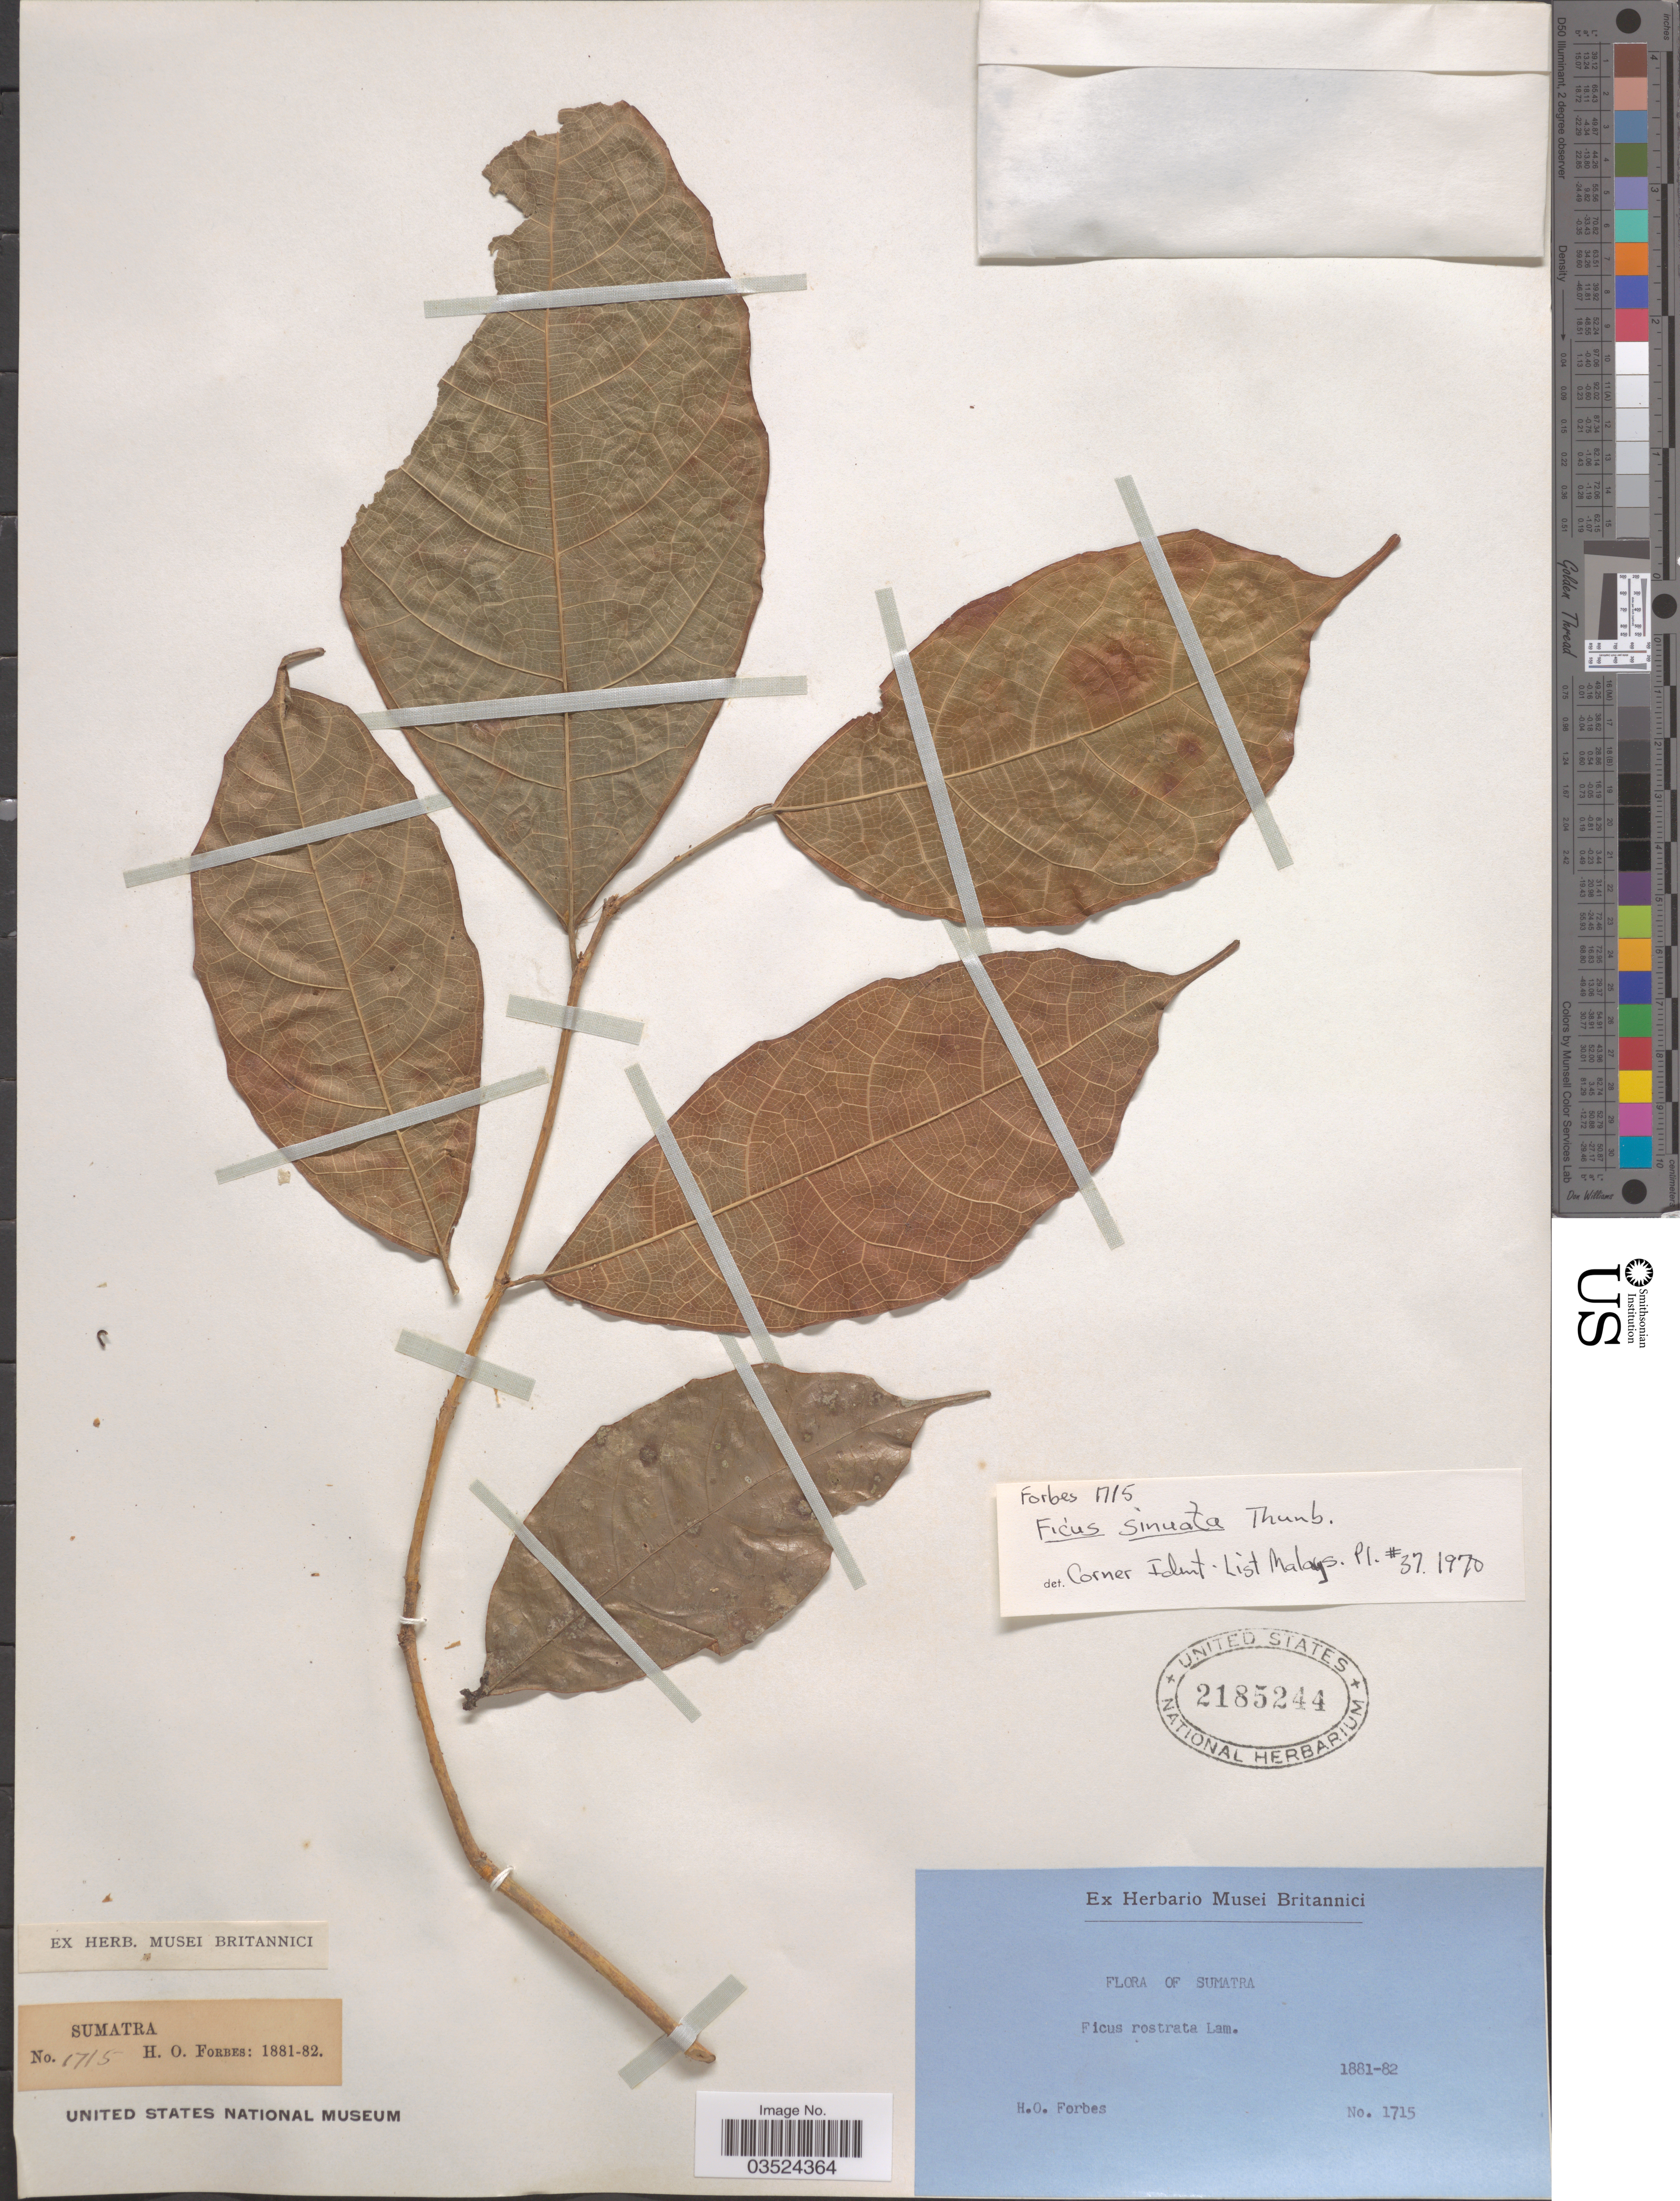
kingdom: Plantae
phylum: Tracheophyta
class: Magnoliopsida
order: Rosales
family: Moraceae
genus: Ficus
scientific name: Ficus sinuata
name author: Thunb.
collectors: H. O. Forbes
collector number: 1715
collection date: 1881/1882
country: Indonesia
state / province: Sumatra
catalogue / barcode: US 2185244